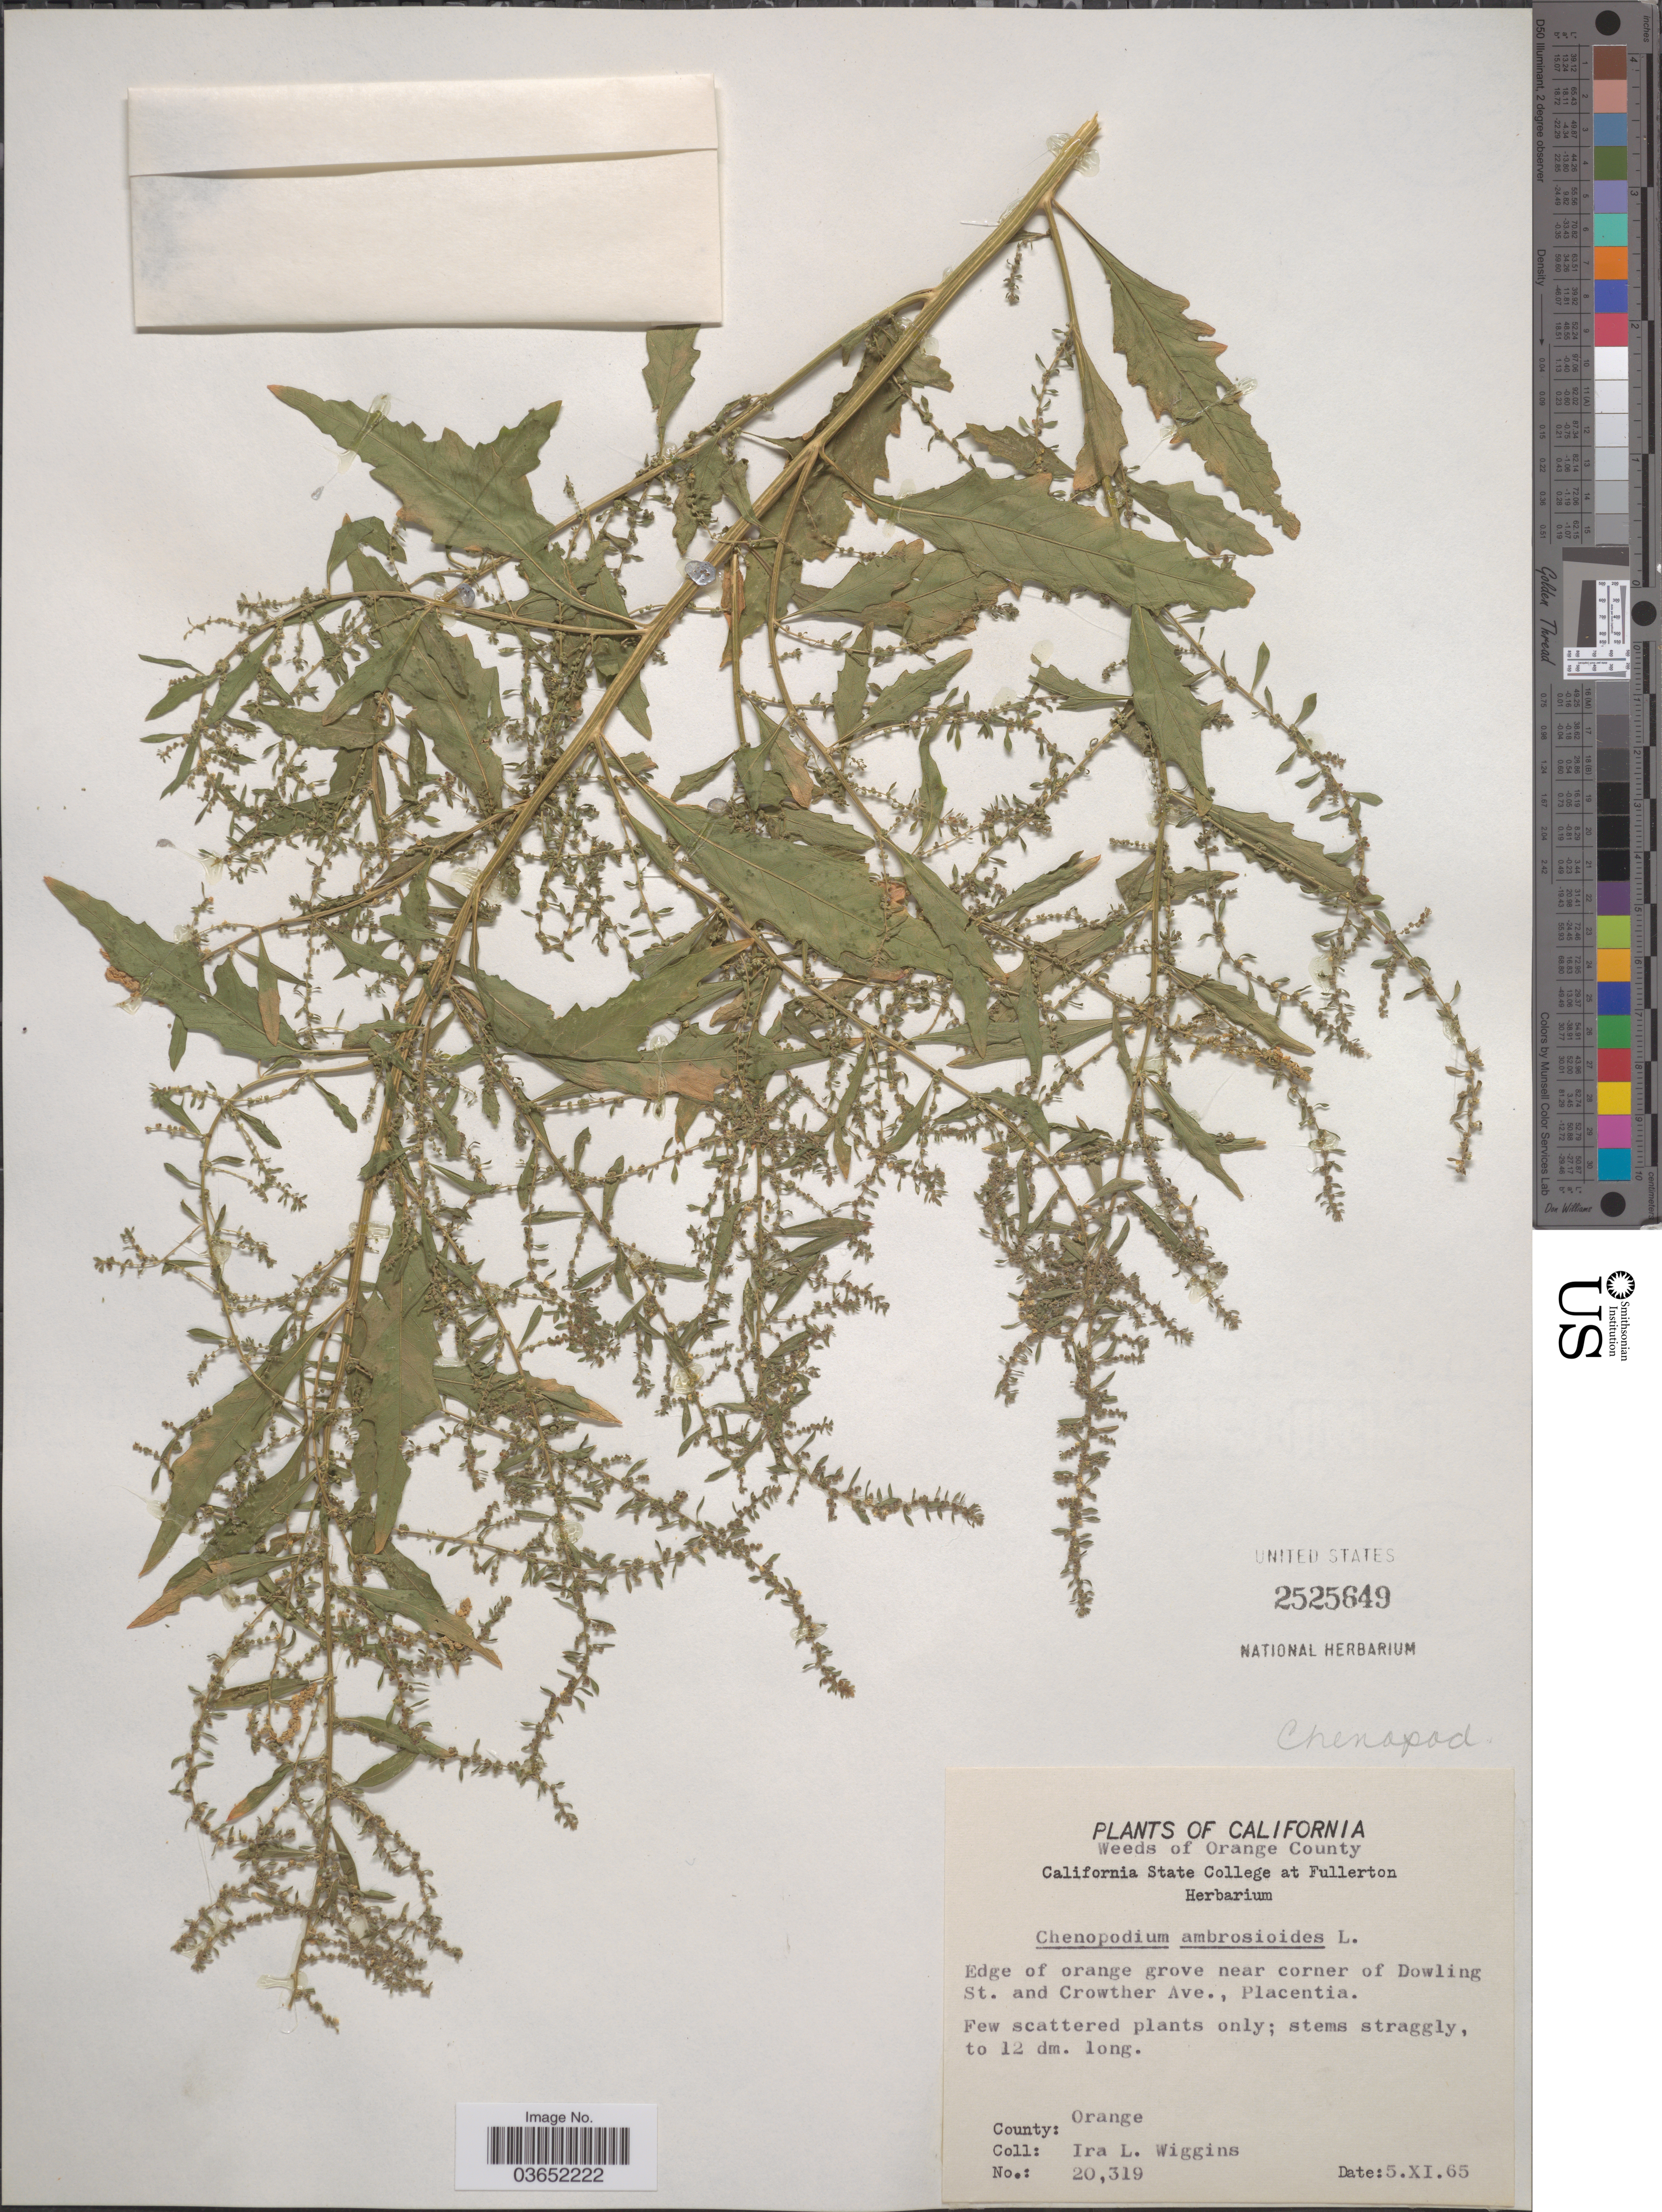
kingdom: Plantae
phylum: Tracheophyta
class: Magnoliopsida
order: Caryophyllales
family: Amaranthaceae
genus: Chenopodium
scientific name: Chenopodium ambrosioides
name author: L.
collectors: I. L. Wiggins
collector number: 20319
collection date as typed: Transcribed d/m/y: 5/11/65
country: United States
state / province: California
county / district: Orange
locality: Orange County. Edge of orange grove near corner of Dowling St. and Crowther Ave., Placentia.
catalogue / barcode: US 2525649